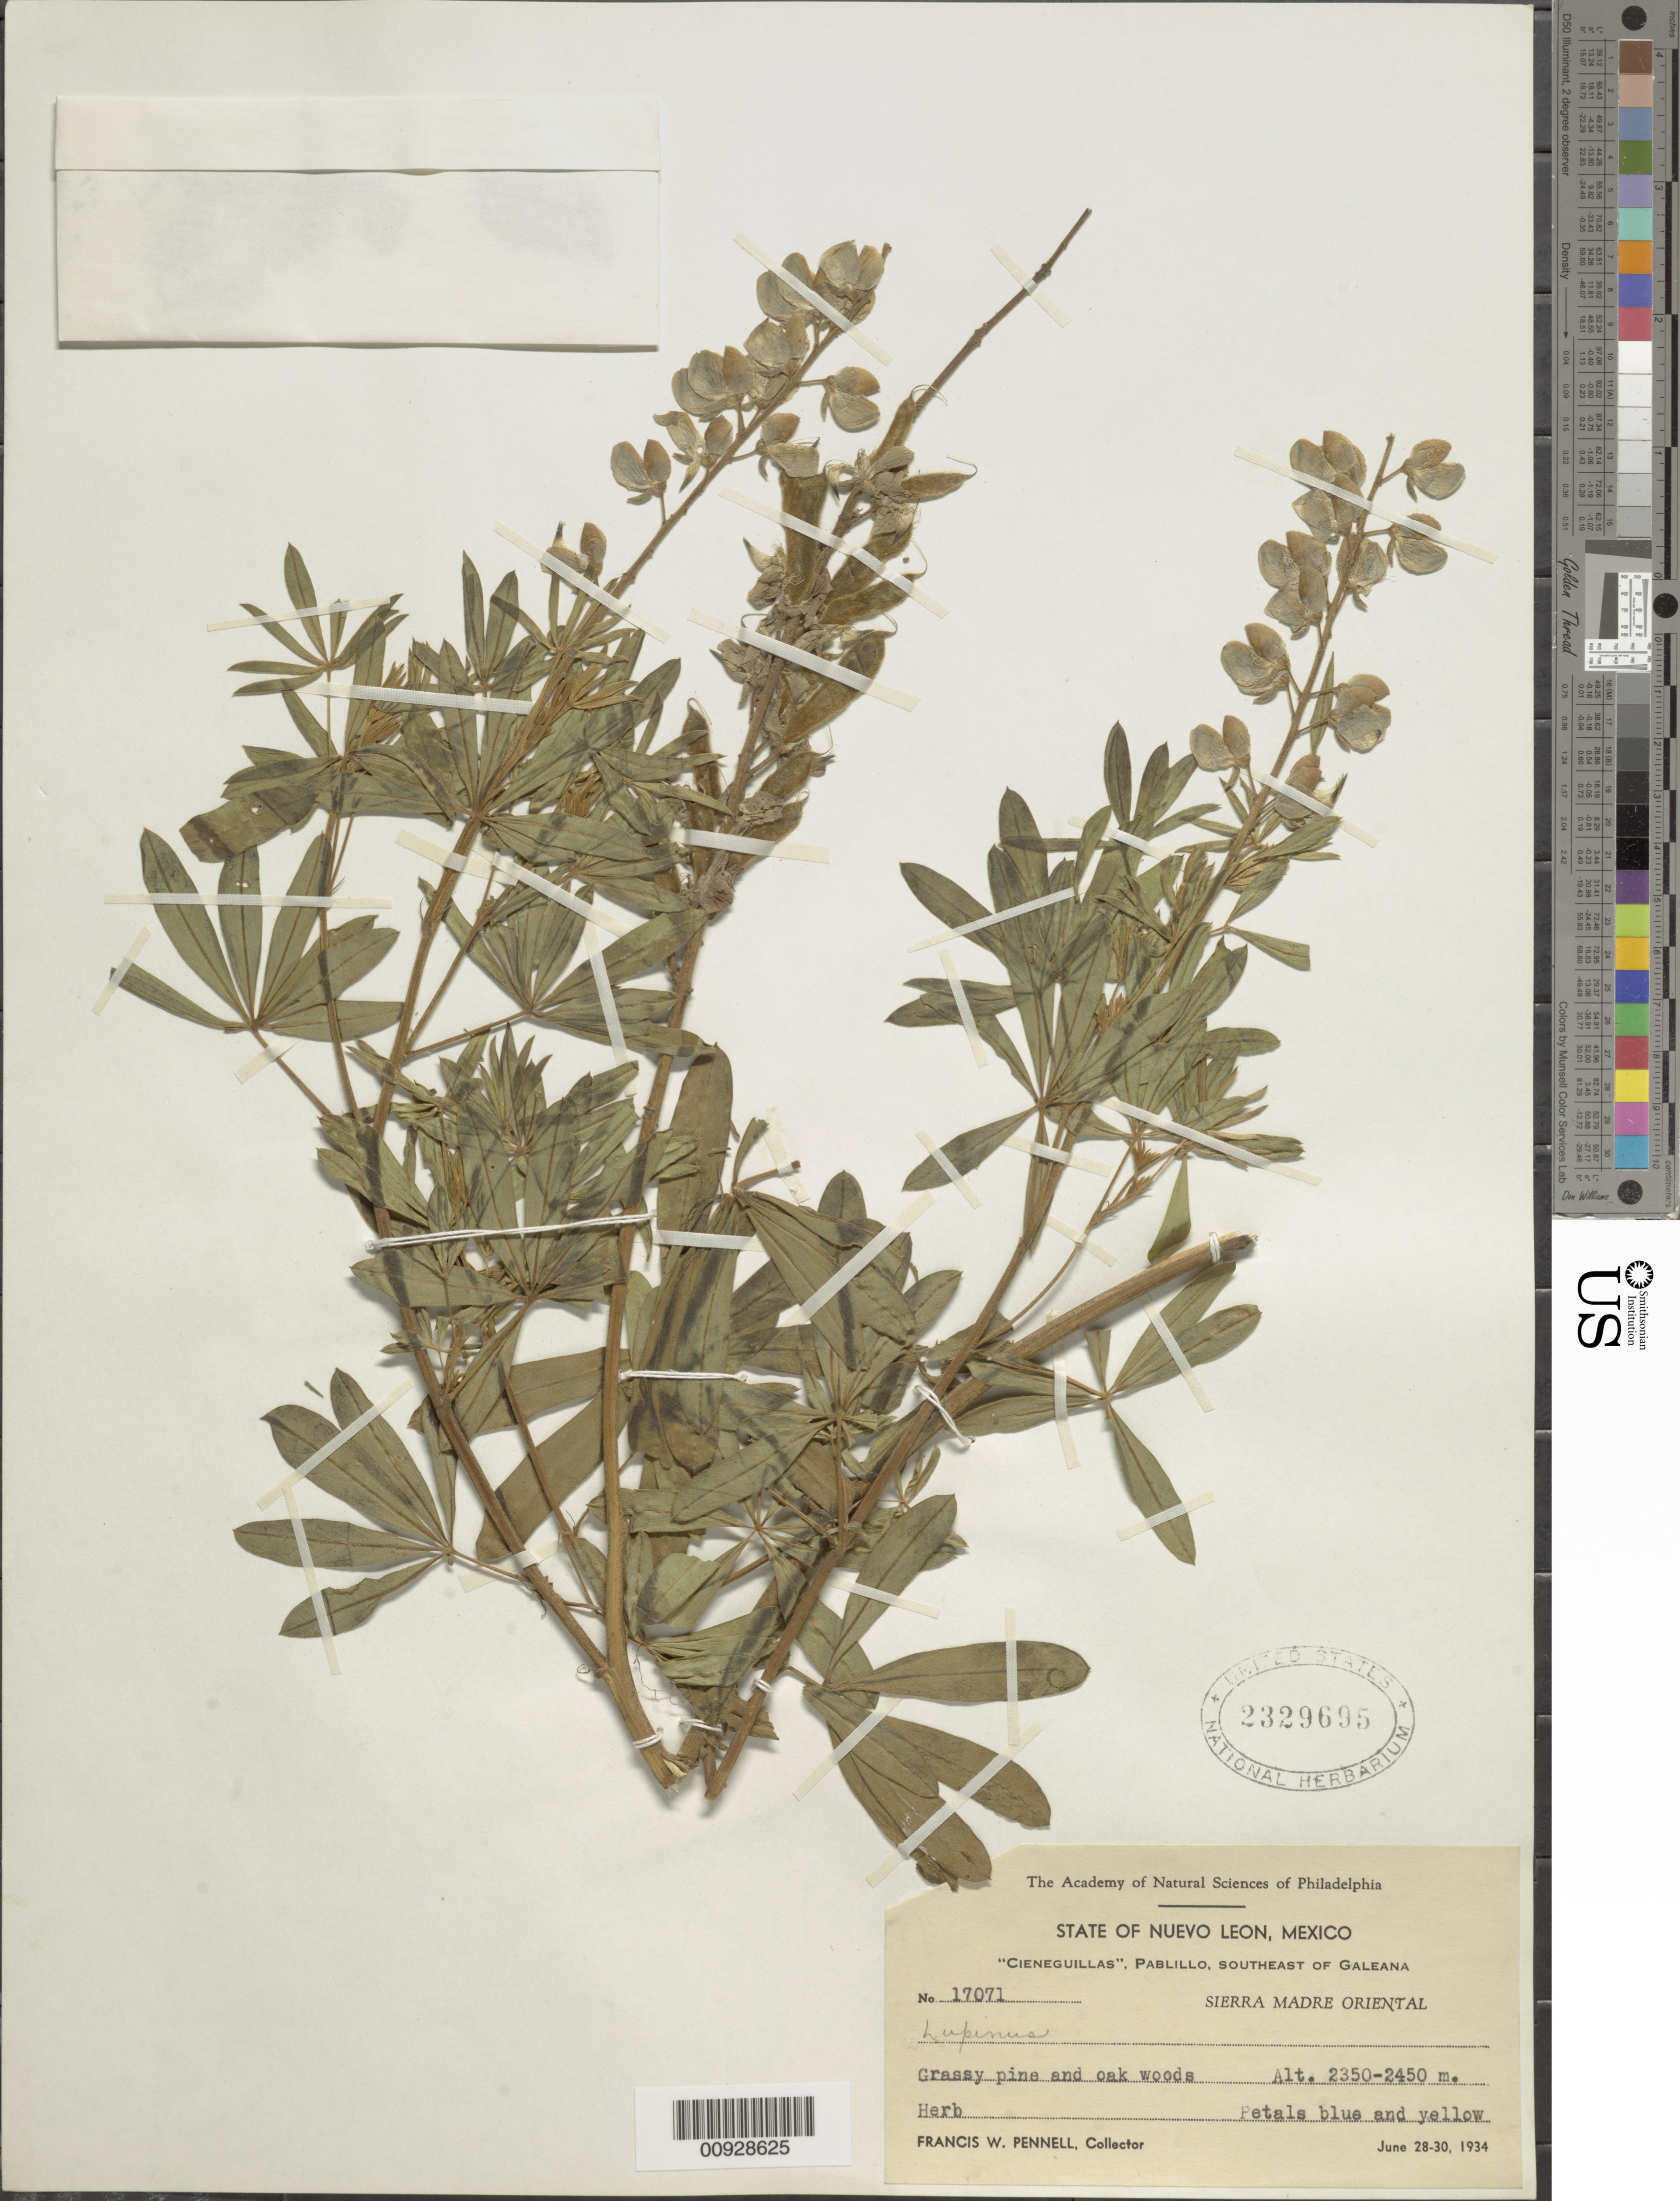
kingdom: Plantae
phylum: Tracheophyta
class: Magnoliopsida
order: Fabales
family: Fabaceae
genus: Lupinus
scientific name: Lupinus sp.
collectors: F. W. Pennell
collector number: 17071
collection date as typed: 28 Jun 1934 to 30 Jun 1934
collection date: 1934-06-28/1934-06-30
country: Mexico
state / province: Nuevo León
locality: Cieneguillas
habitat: Grassy pine and oak woods.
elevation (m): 2450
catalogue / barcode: US 2329695